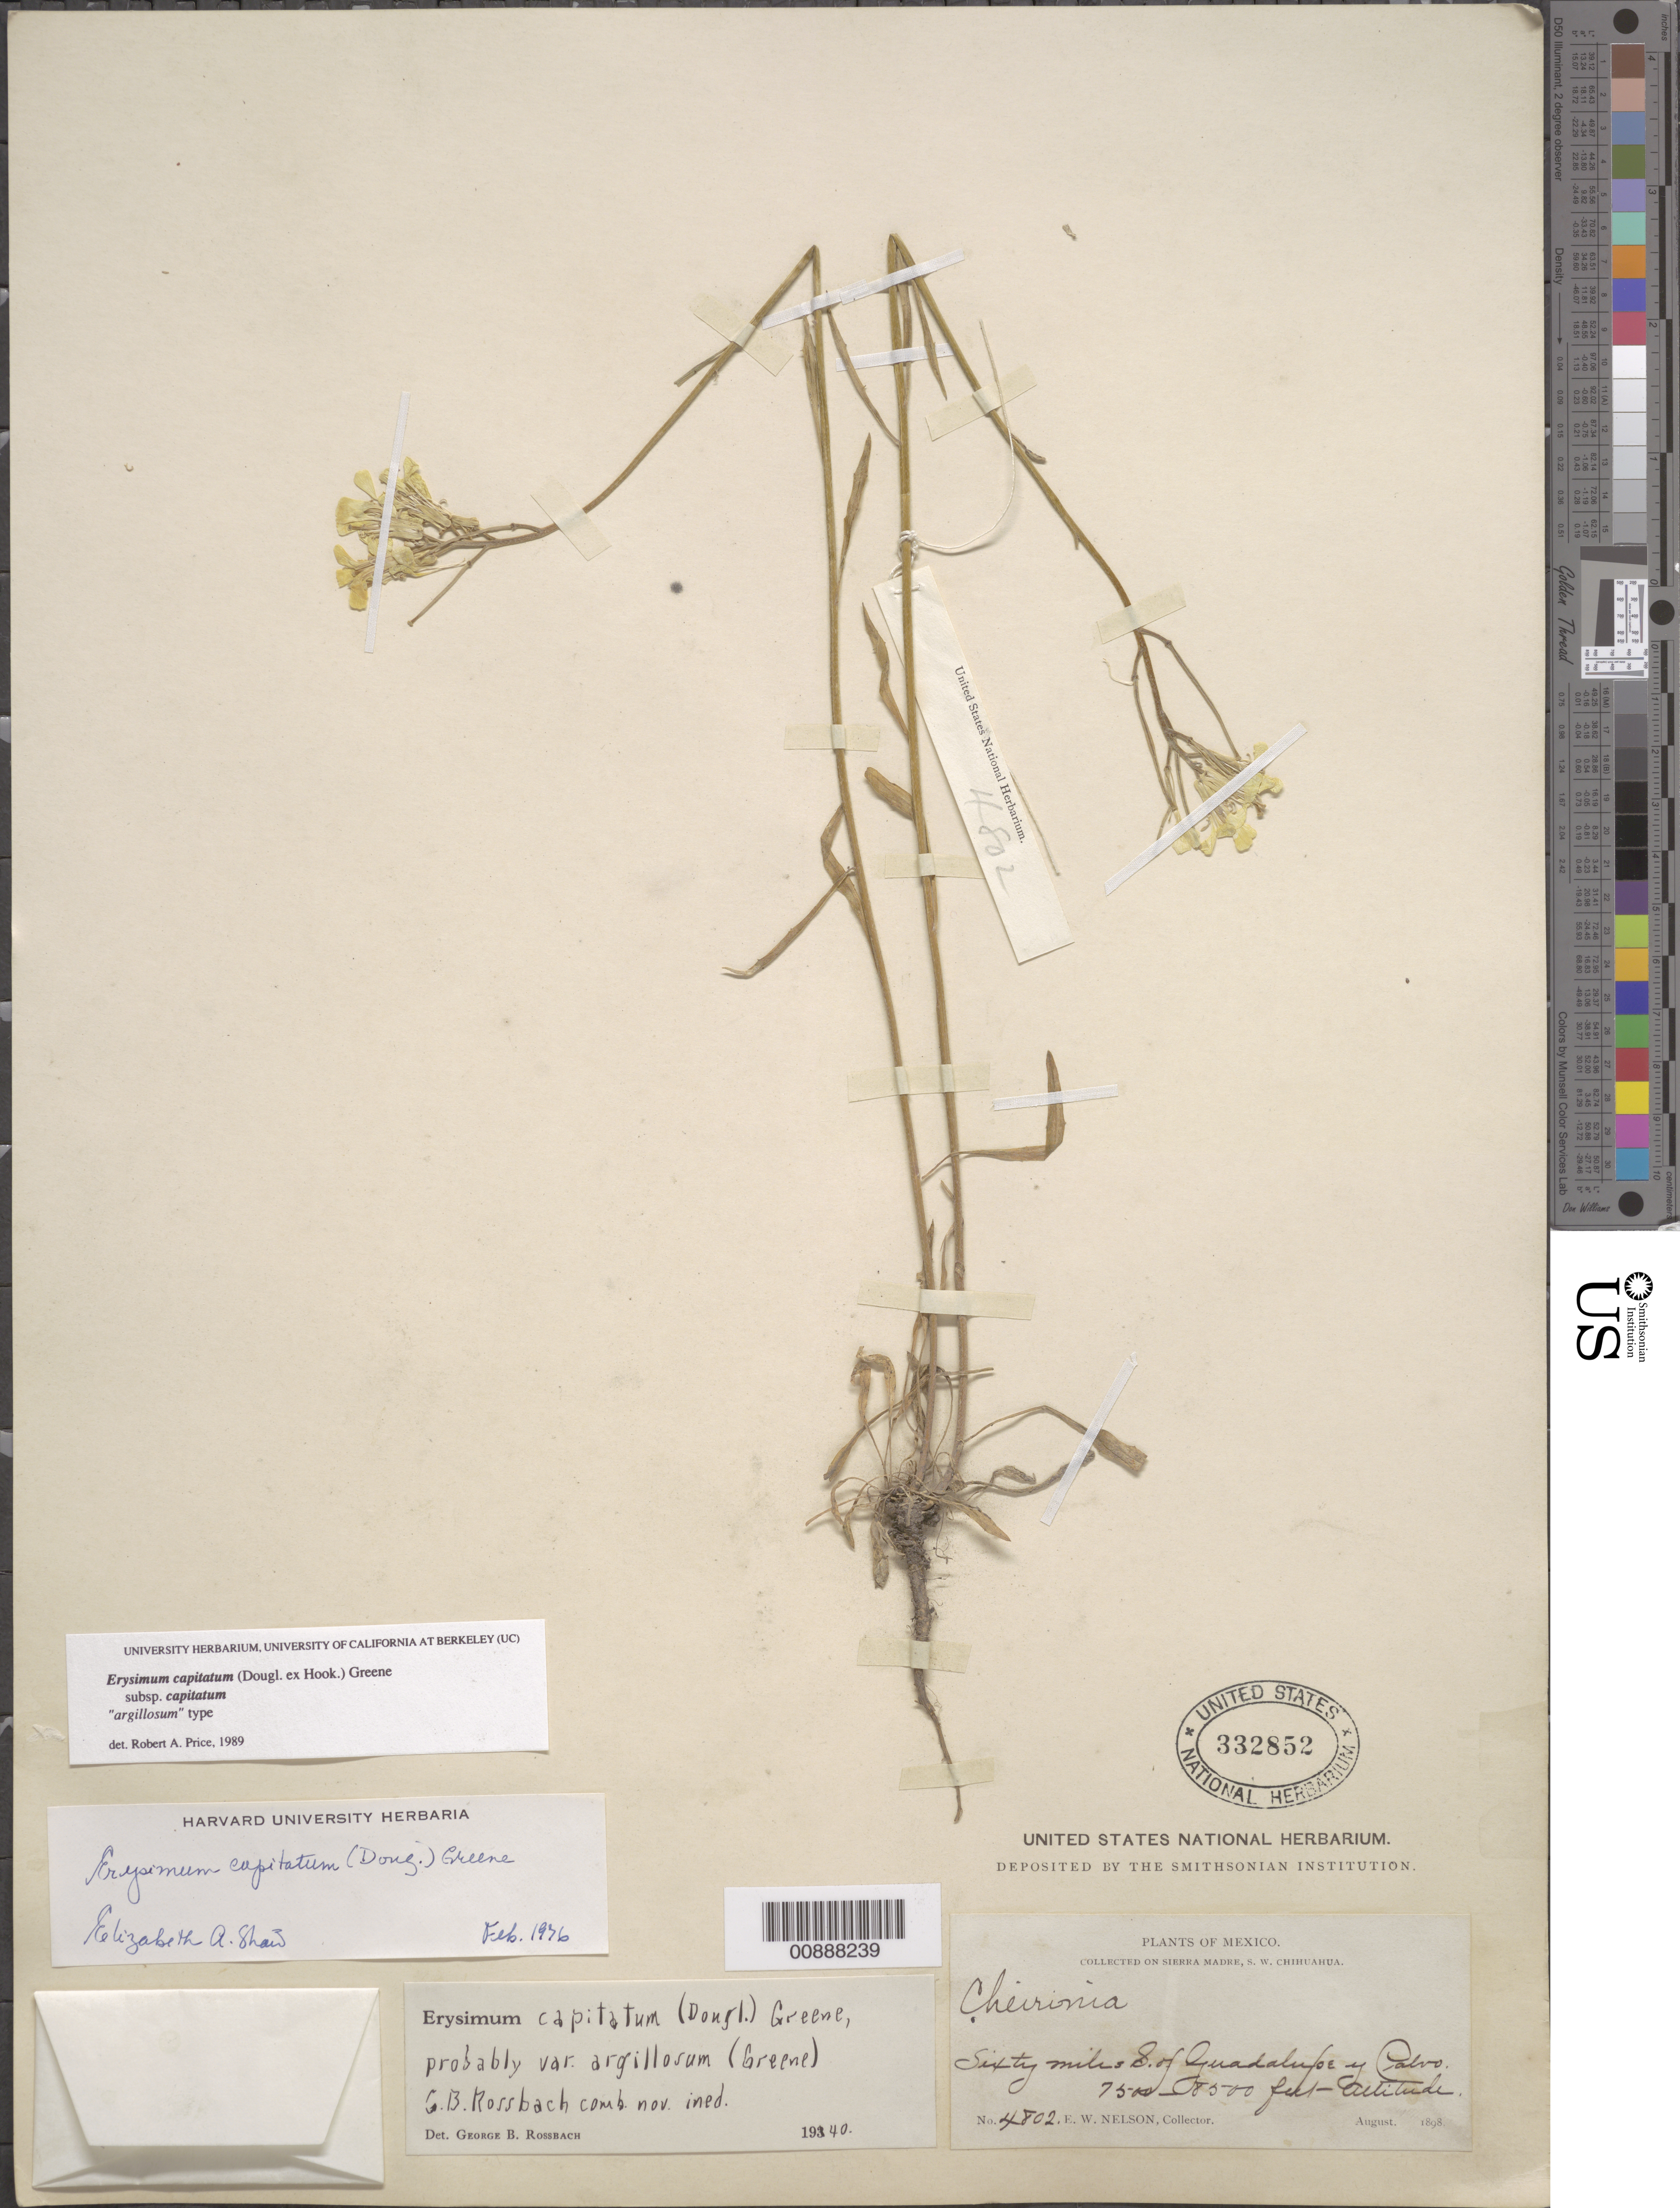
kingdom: Plantae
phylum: Tracheophyta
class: Magnoliopsida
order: Brassicales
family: Brassicaceae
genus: Erysimum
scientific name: Erysimum capitatum subsp. capitatum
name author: (Douglas ex Hook.) Greene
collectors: E. W. Nelson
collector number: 4802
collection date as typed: Aug 1898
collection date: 1898-08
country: Mexico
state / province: Chihuahua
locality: Sixty miles S of Guadalupe y Calvo, Chihuahua.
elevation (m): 2286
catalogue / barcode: US 332852